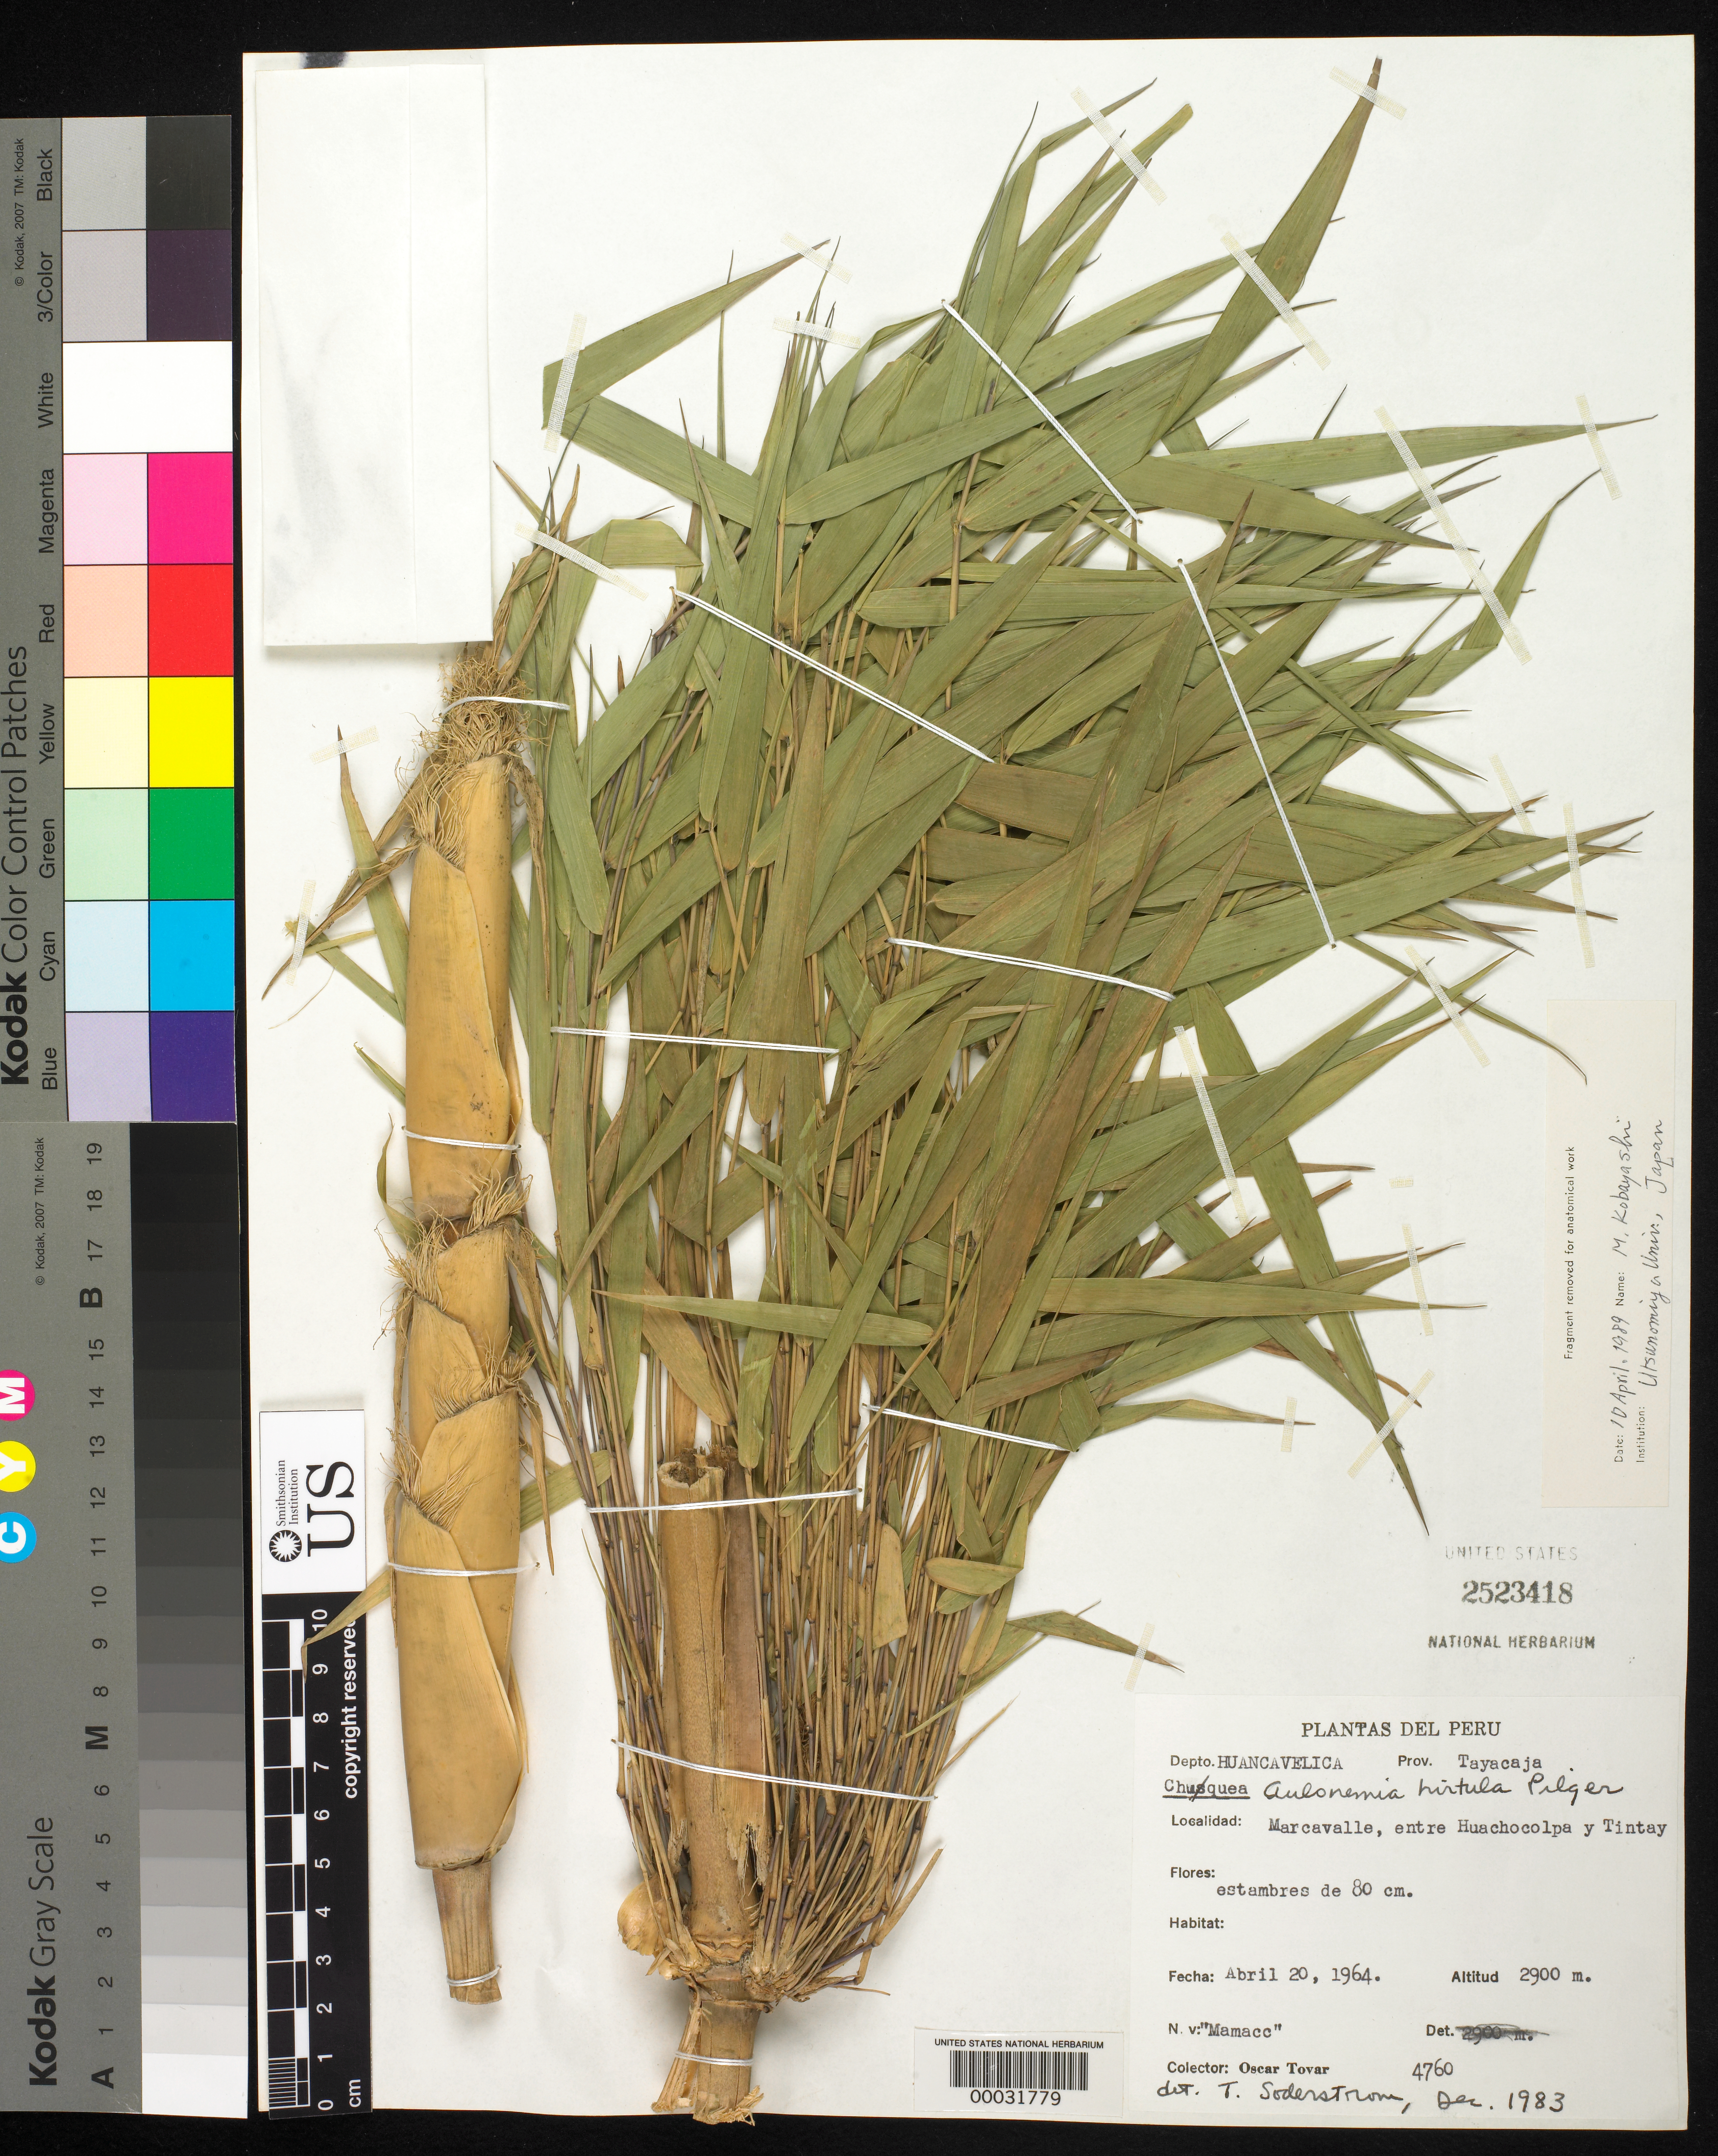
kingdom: Plantae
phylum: Tracheophyta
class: Liliopsida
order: Poales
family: Poaceae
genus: Aulonemia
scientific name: Aulonemia hirtula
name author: (Pilg.) McClure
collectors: Ó. Tovar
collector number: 4760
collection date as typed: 20 Apr 1964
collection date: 1964-04-20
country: Peru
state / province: Huancavelica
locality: Marcavalle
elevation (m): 2900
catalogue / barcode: US 2523418